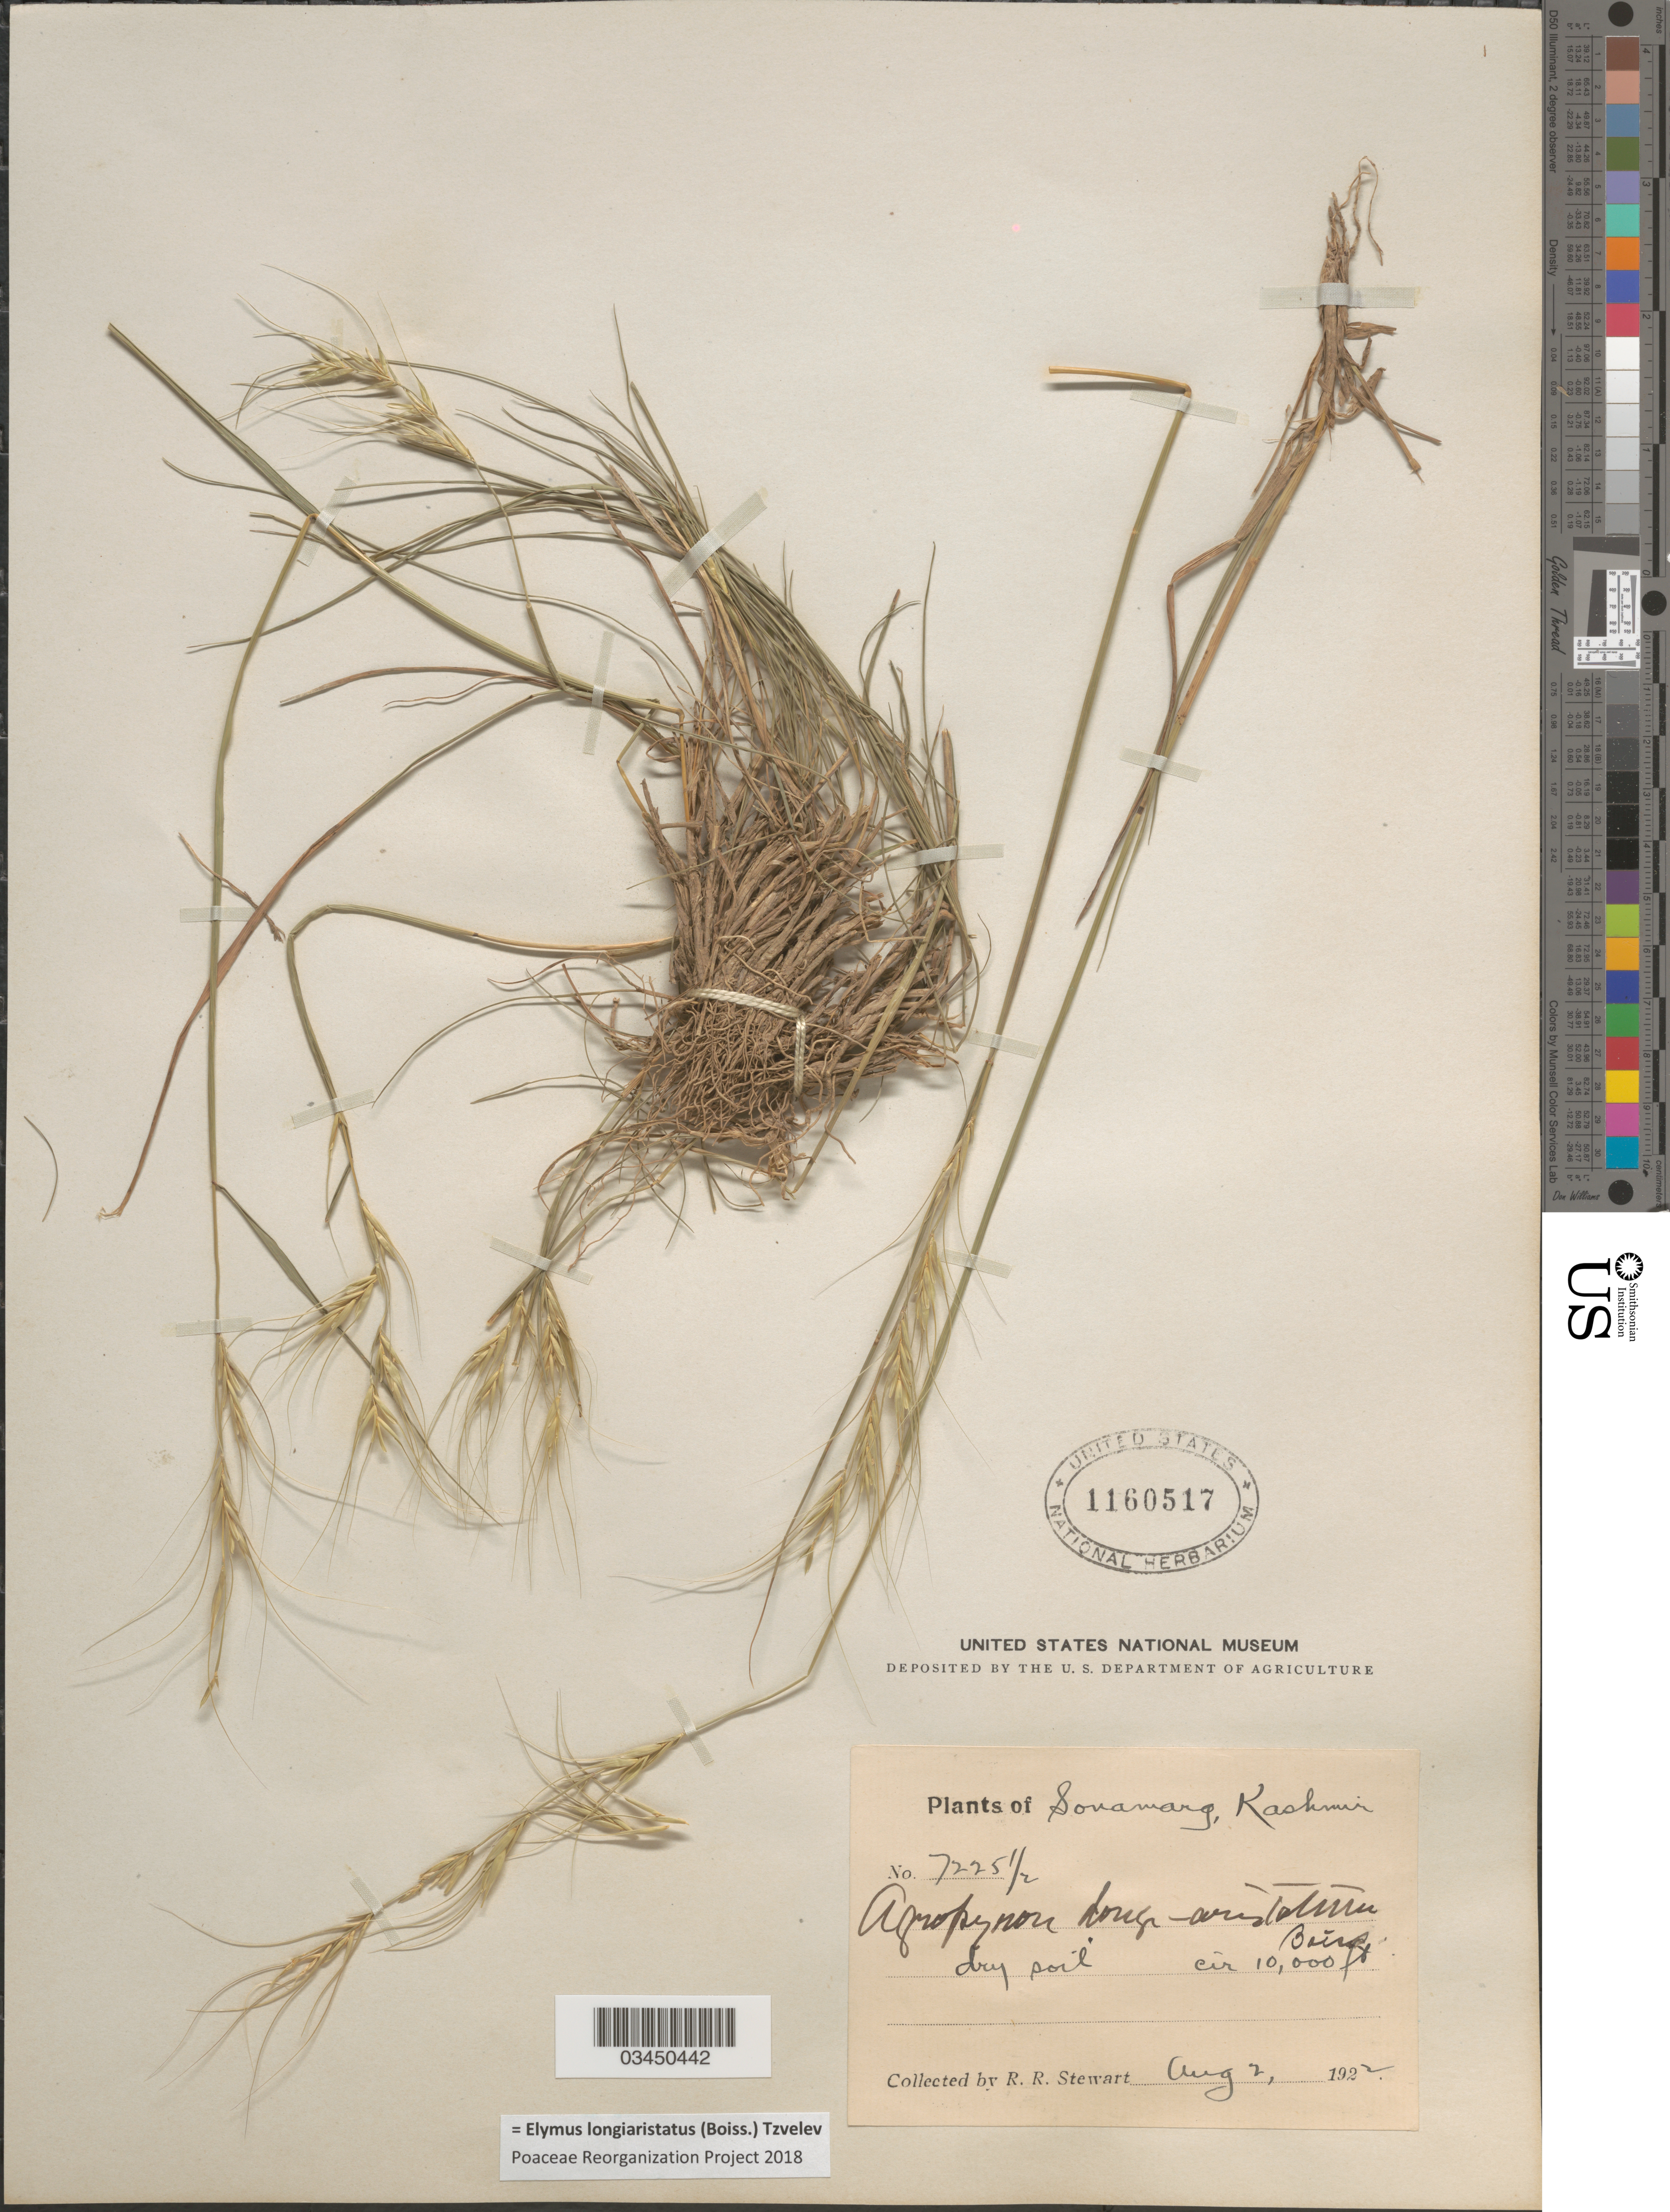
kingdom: Plantae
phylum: Tracheophyta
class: Liliopsida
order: Poales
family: Poaceae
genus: Elymus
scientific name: Elymus longiaristatus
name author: (Boiss.) Tzvelev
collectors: R. Stewart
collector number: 7225½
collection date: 1922-08-02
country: India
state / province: Jammu and Kashmir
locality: Sonamarg, Kashmir. Dry soil.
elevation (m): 3048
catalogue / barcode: US 1160517